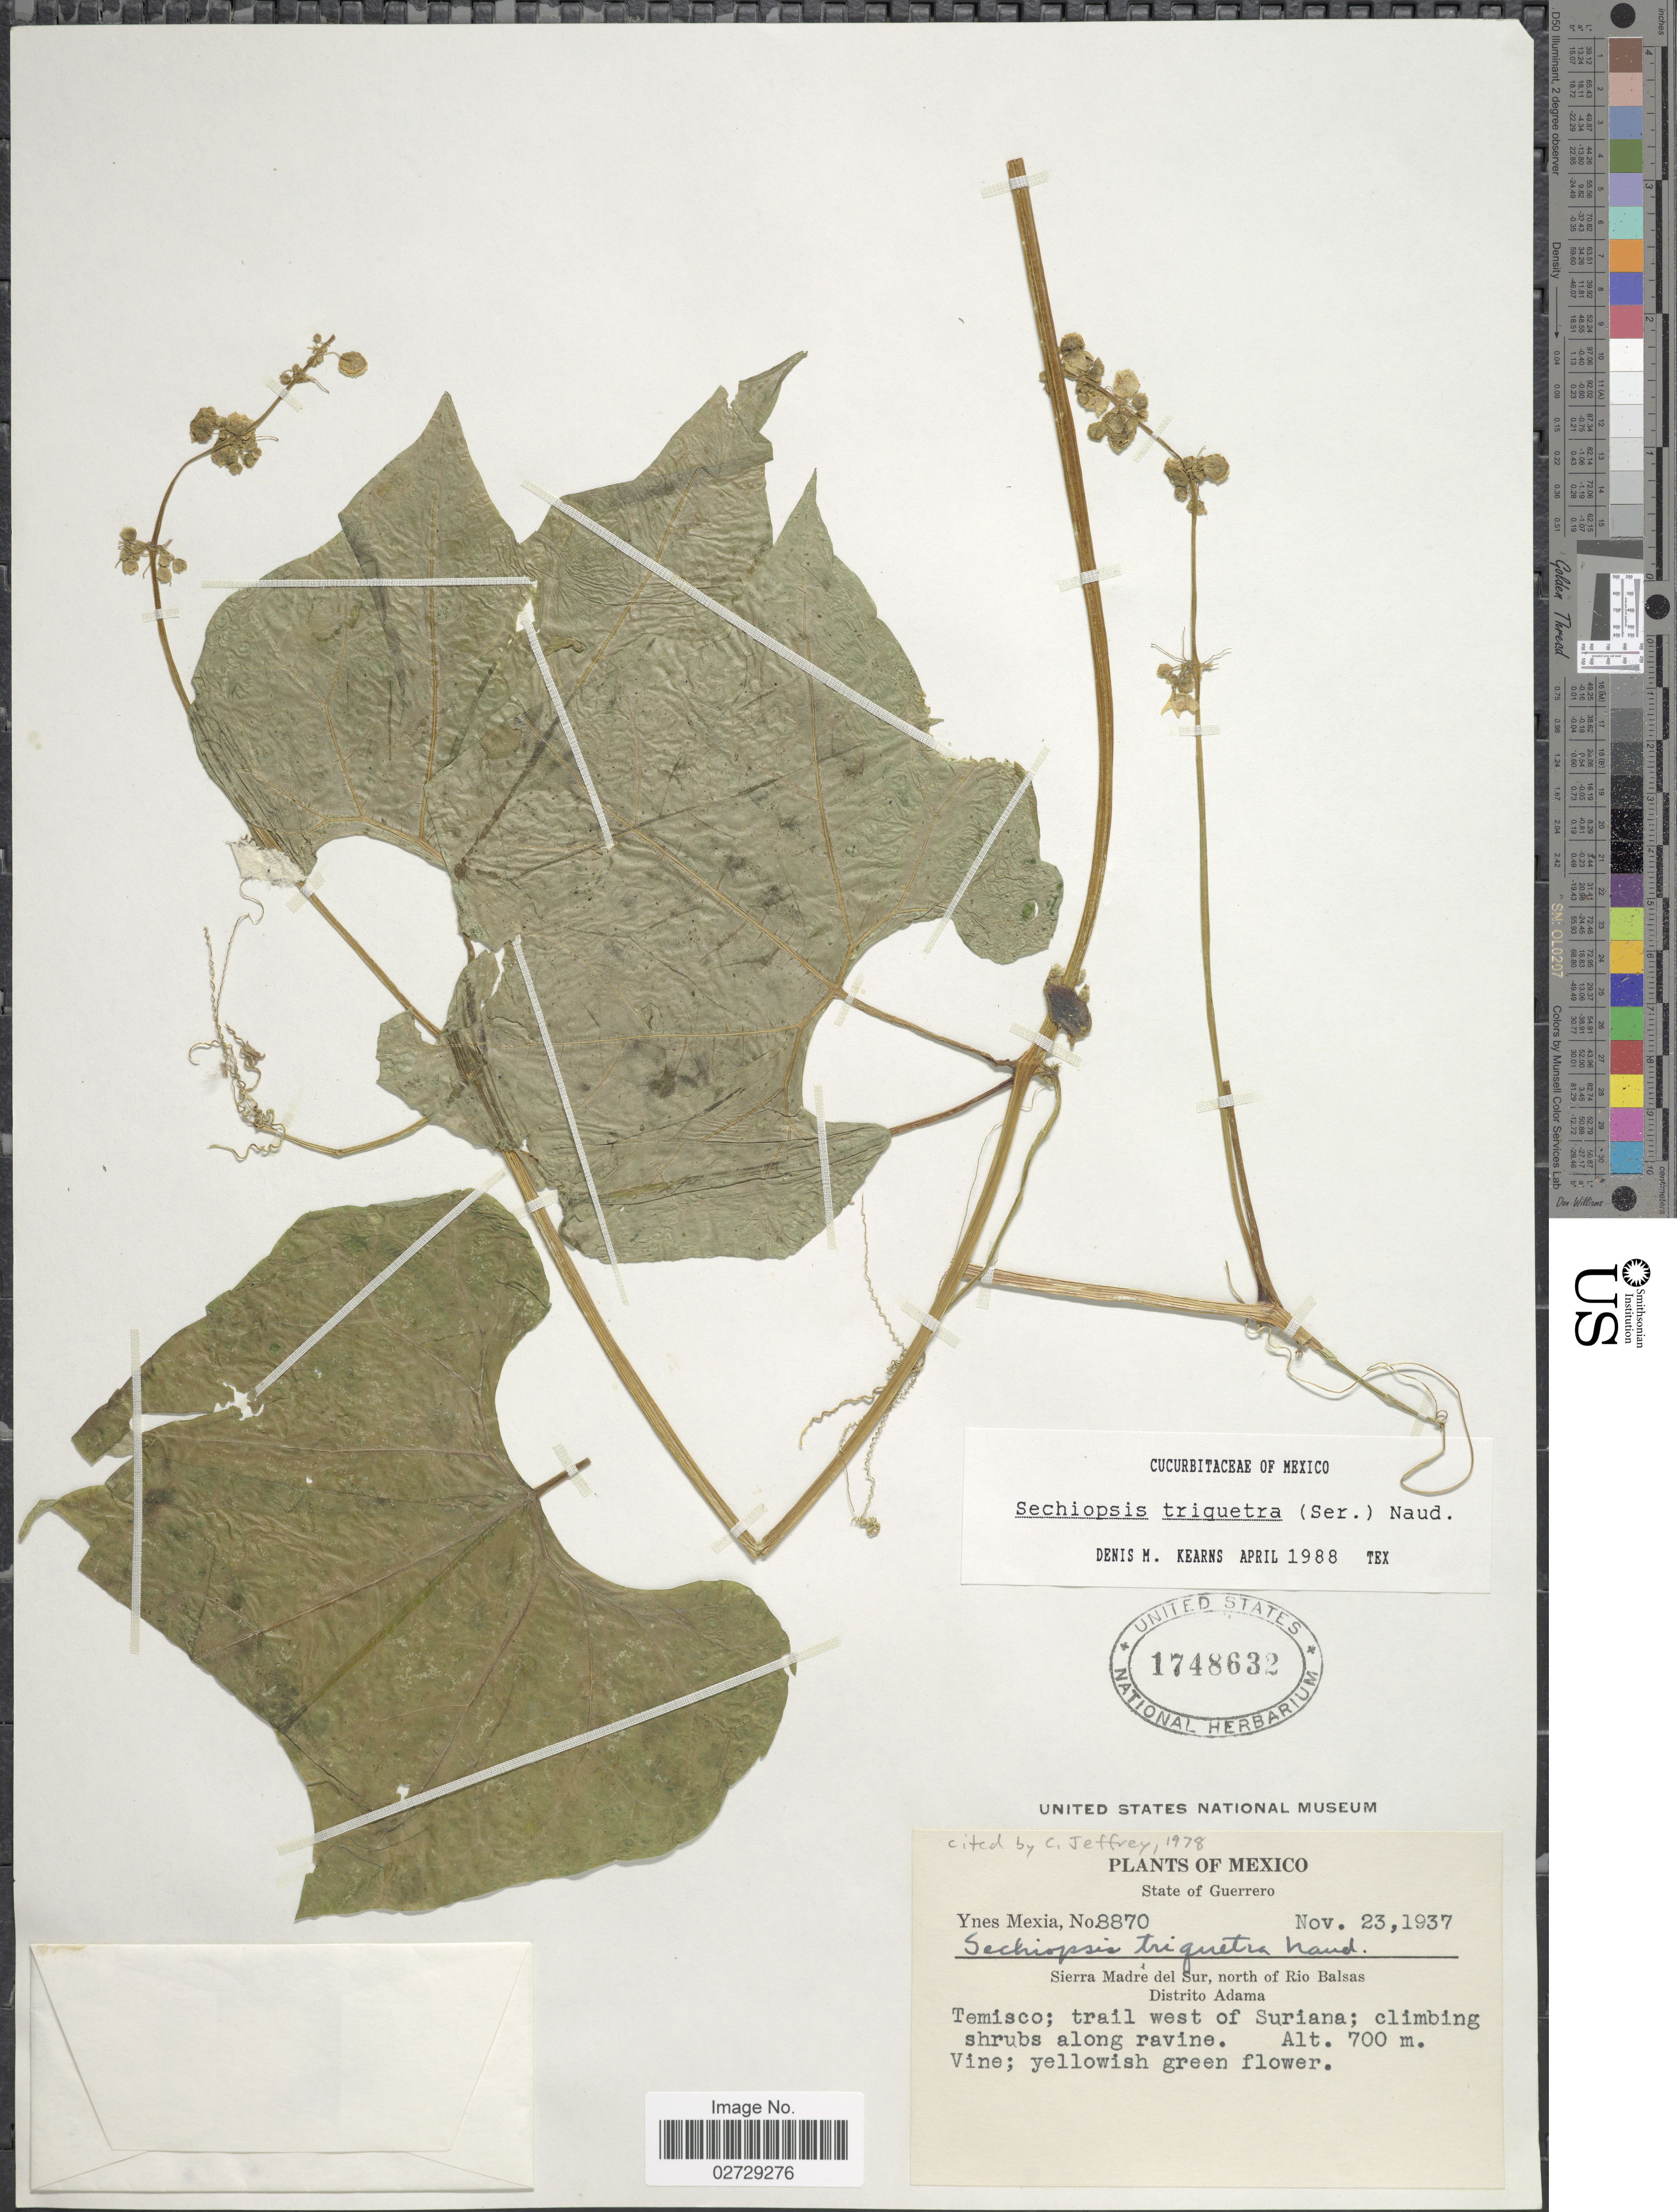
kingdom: Plantae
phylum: Tracheophyta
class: Magnoliopsida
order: Cucurbitales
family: Cucurbitaceae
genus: Sechiopsis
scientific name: Sechiopsis triquetra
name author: (Moc. & Sessé ex Ser.) Naudin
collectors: Y. Mexia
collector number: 8870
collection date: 1937-11-23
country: Mexico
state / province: Guerrero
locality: Sierra Madre del Sur, north of Rio Balsas. Distrito Adama. Temisco; trail west of Suriana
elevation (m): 700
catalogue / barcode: US 1748632